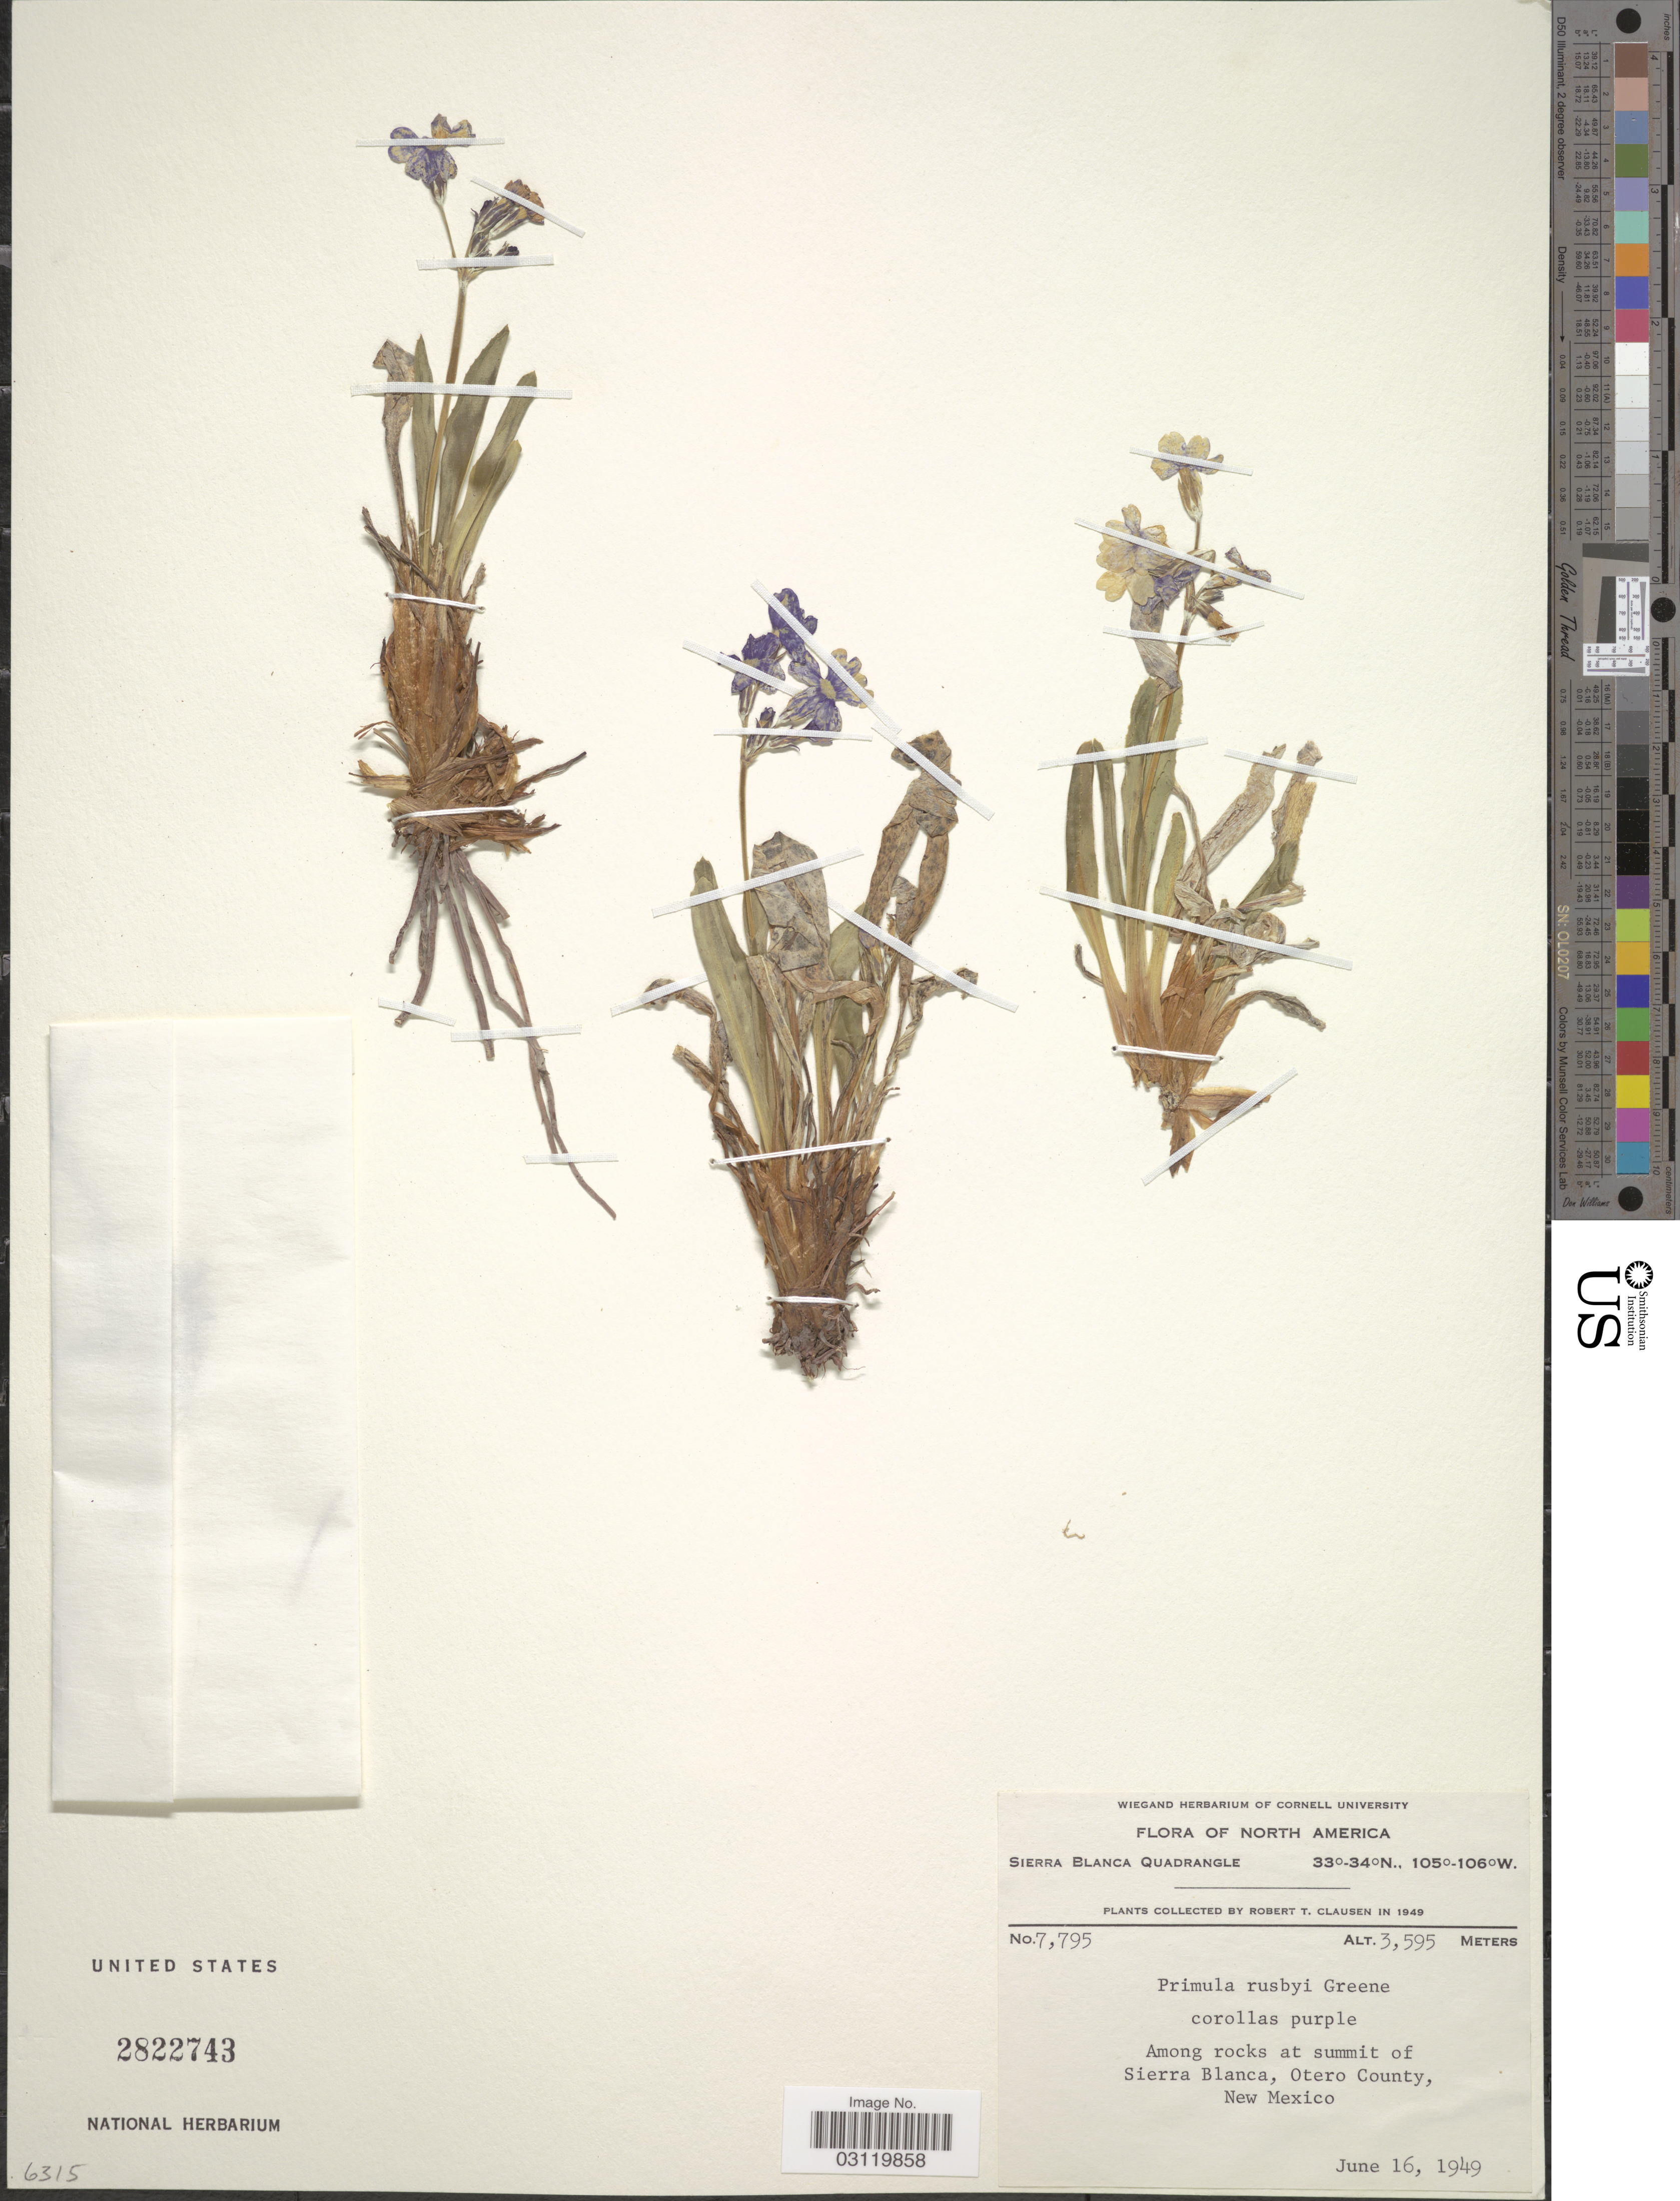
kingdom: Plantae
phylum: Tracheophyta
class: Magnoliopsida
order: Ericales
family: Primulaceae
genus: Primula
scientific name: Primula rusbyi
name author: Greene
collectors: R. T. Clausen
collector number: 7795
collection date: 1949-06-16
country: United States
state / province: New Mexico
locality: Sierra Blanca Quadrangle, among rocks at summit of Sierra Blanca, Otero County.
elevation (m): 3595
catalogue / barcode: US 2822743